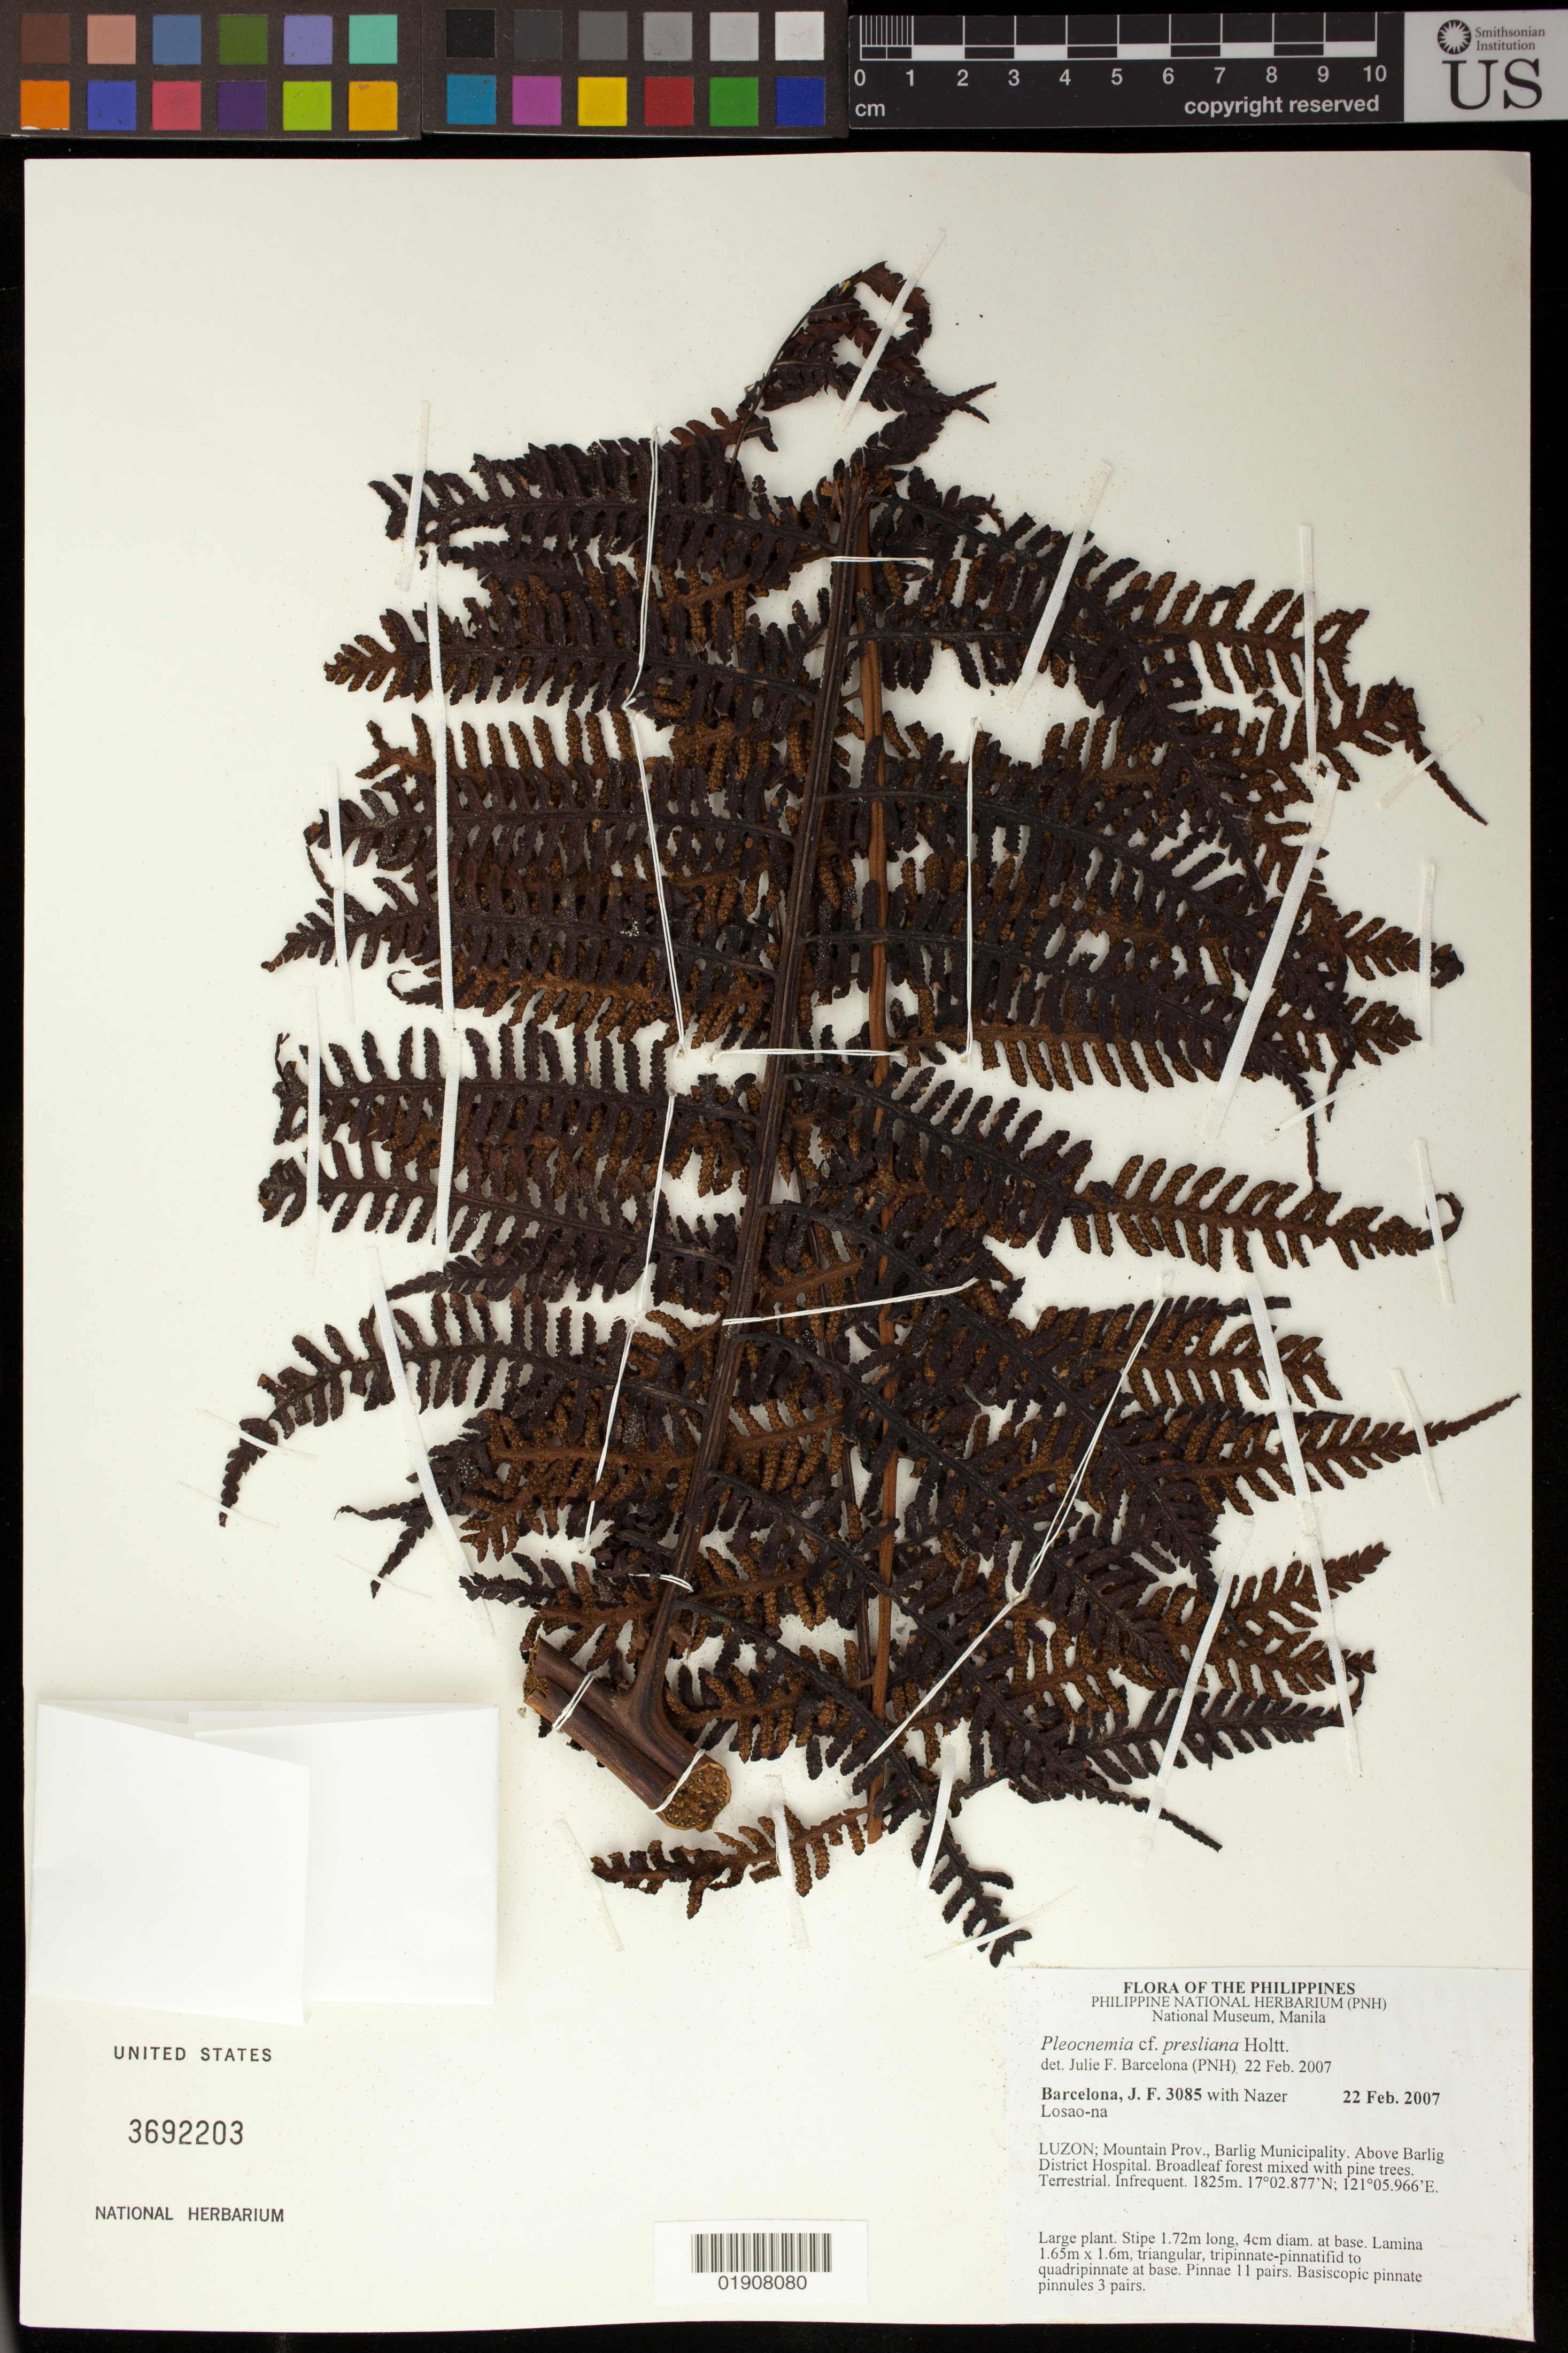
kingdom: Plantae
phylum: Tracheophyta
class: Polypodiopsida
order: Polypodiales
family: Dryopteridaceae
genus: Pleocnemia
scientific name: Pleocnemia presliana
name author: Holttum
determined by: Barcelona, J. F.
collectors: J. F. Barcelona & N. Losao-na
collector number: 3085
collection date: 2007-02-22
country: Philippines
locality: Luzon, Mountain Prov., Barlig Municipality, Above Barlig District Hospital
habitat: Broadleaf forest mixed with pine trees.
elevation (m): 1825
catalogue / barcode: US 3692203